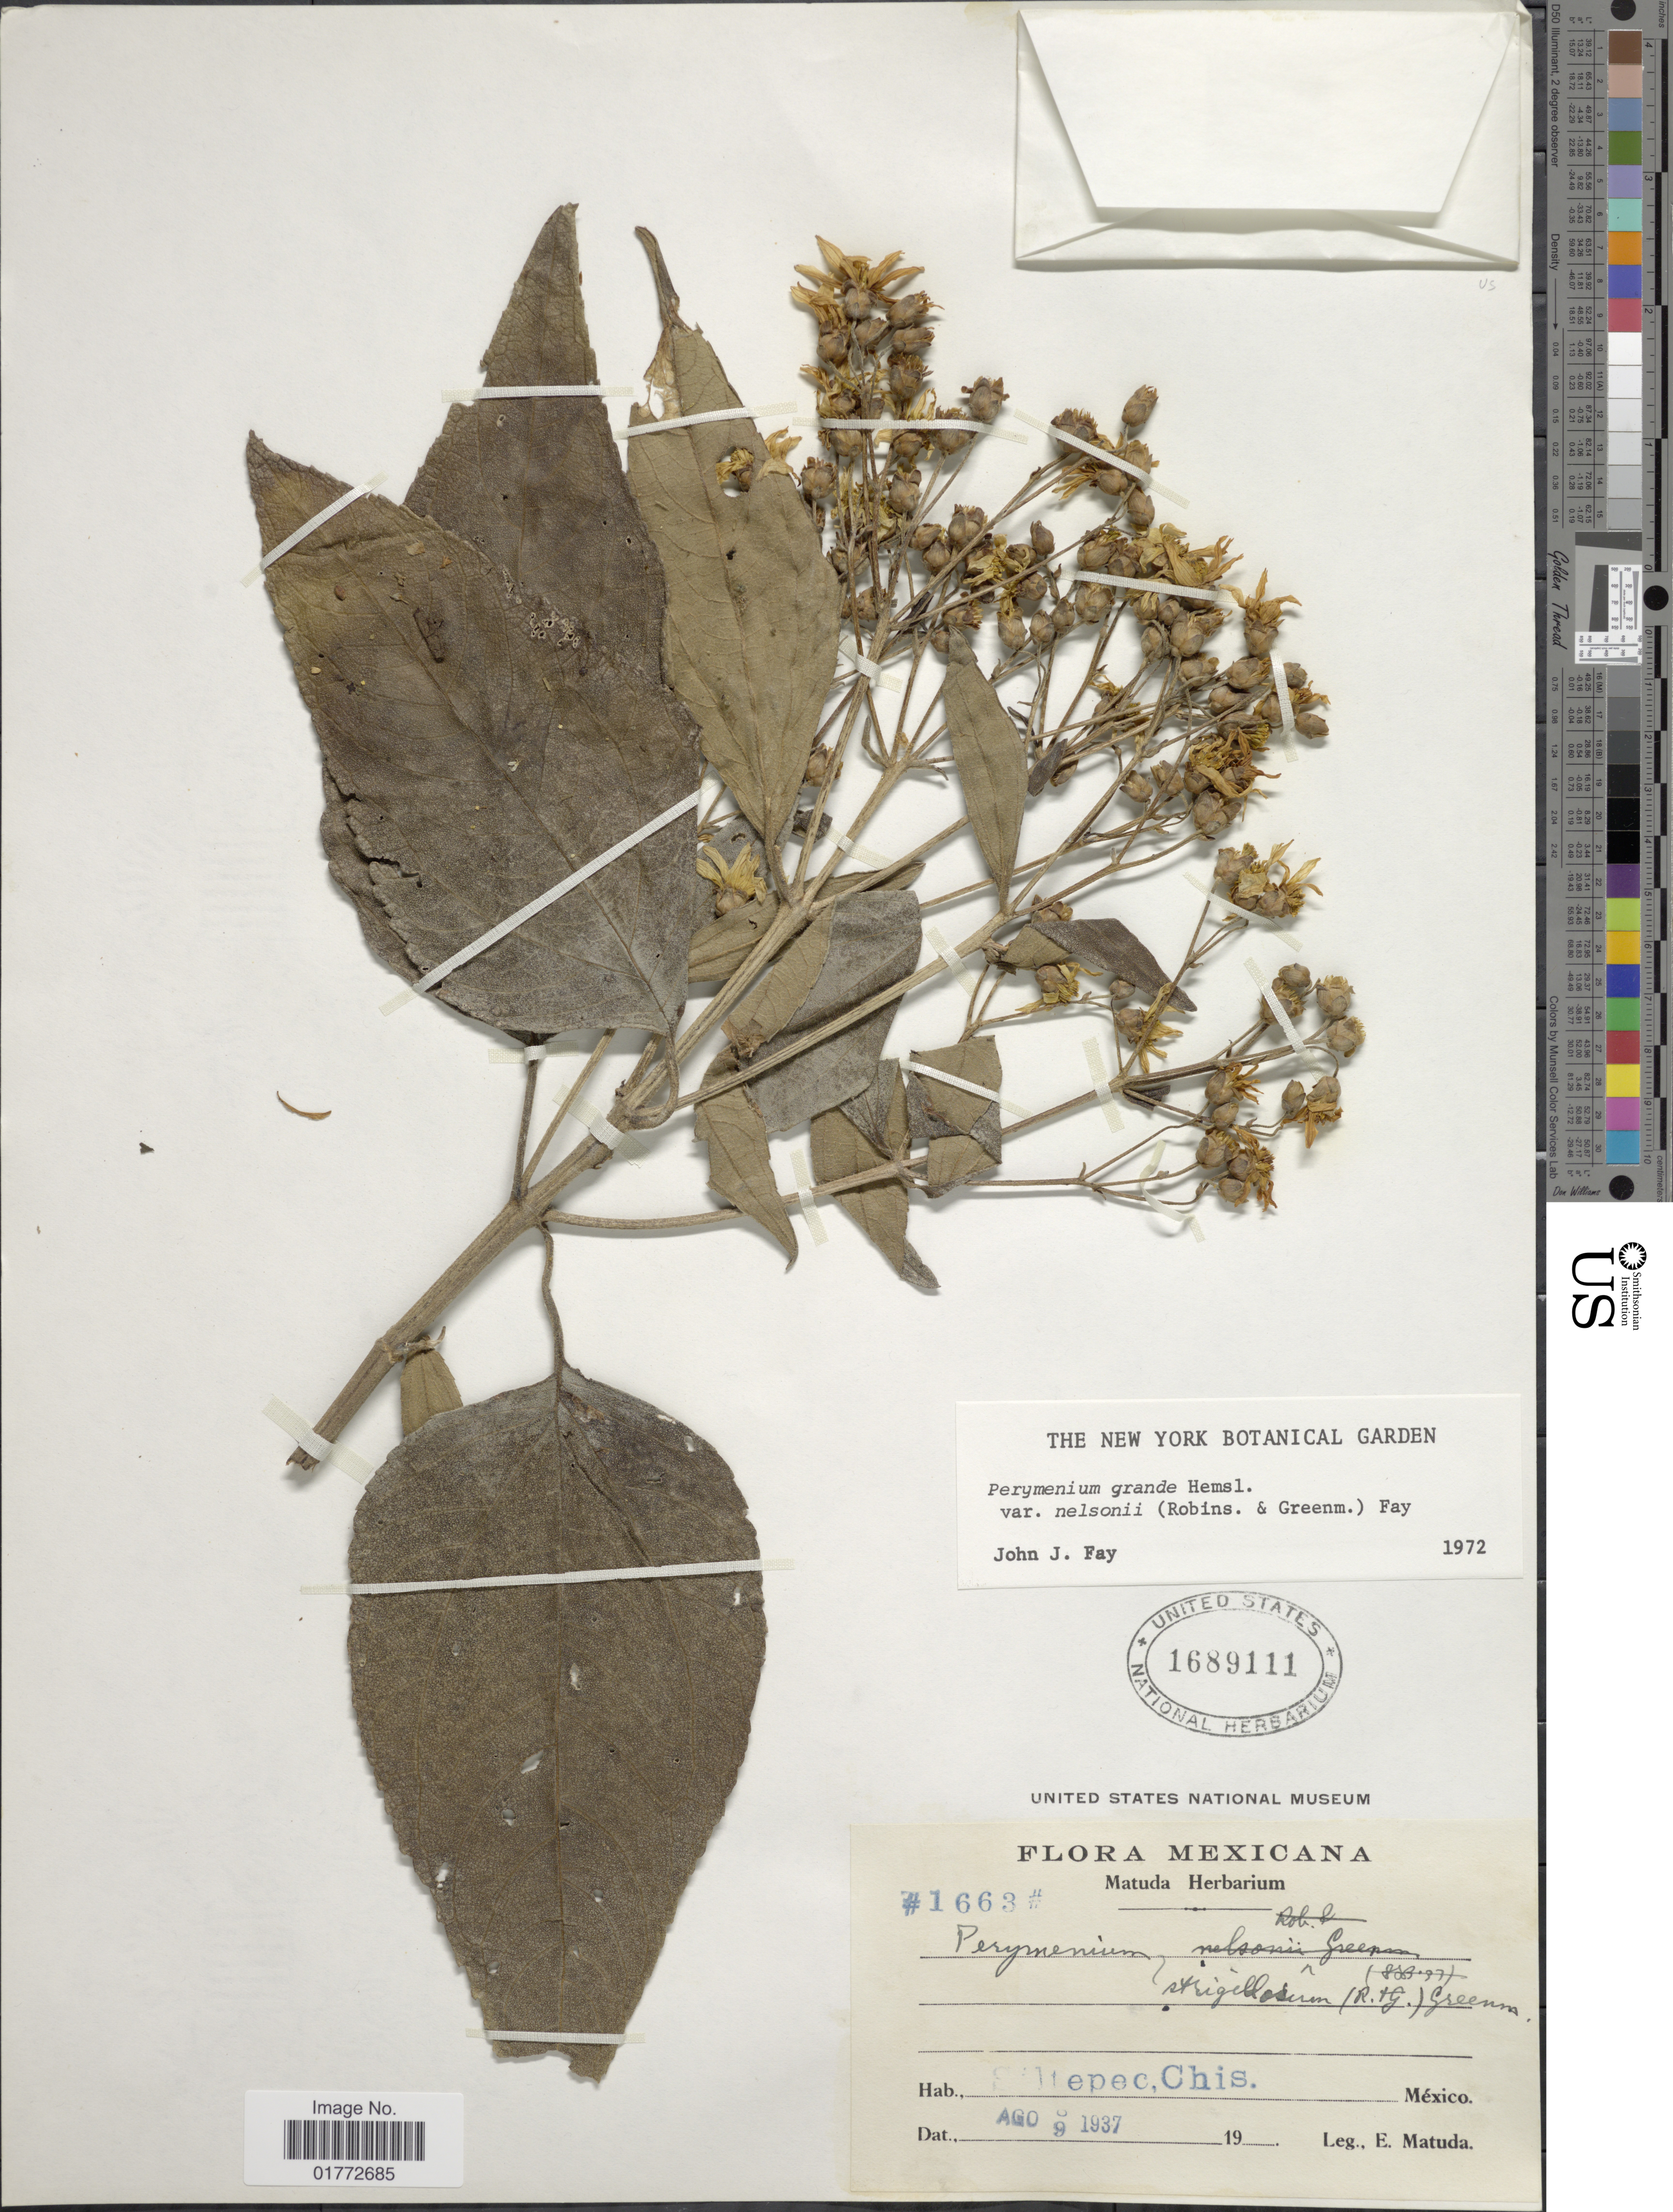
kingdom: Plantae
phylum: Tracheophyta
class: Magnoliopsida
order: Asterales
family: Asteraceae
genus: Perymenium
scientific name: Perymenium grande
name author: Hemsl.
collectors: E. Matuda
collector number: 1663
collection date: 1937-08-09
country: Mexico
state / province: Chiapas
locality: Saltepec, Chis.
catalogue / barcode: US 1689111